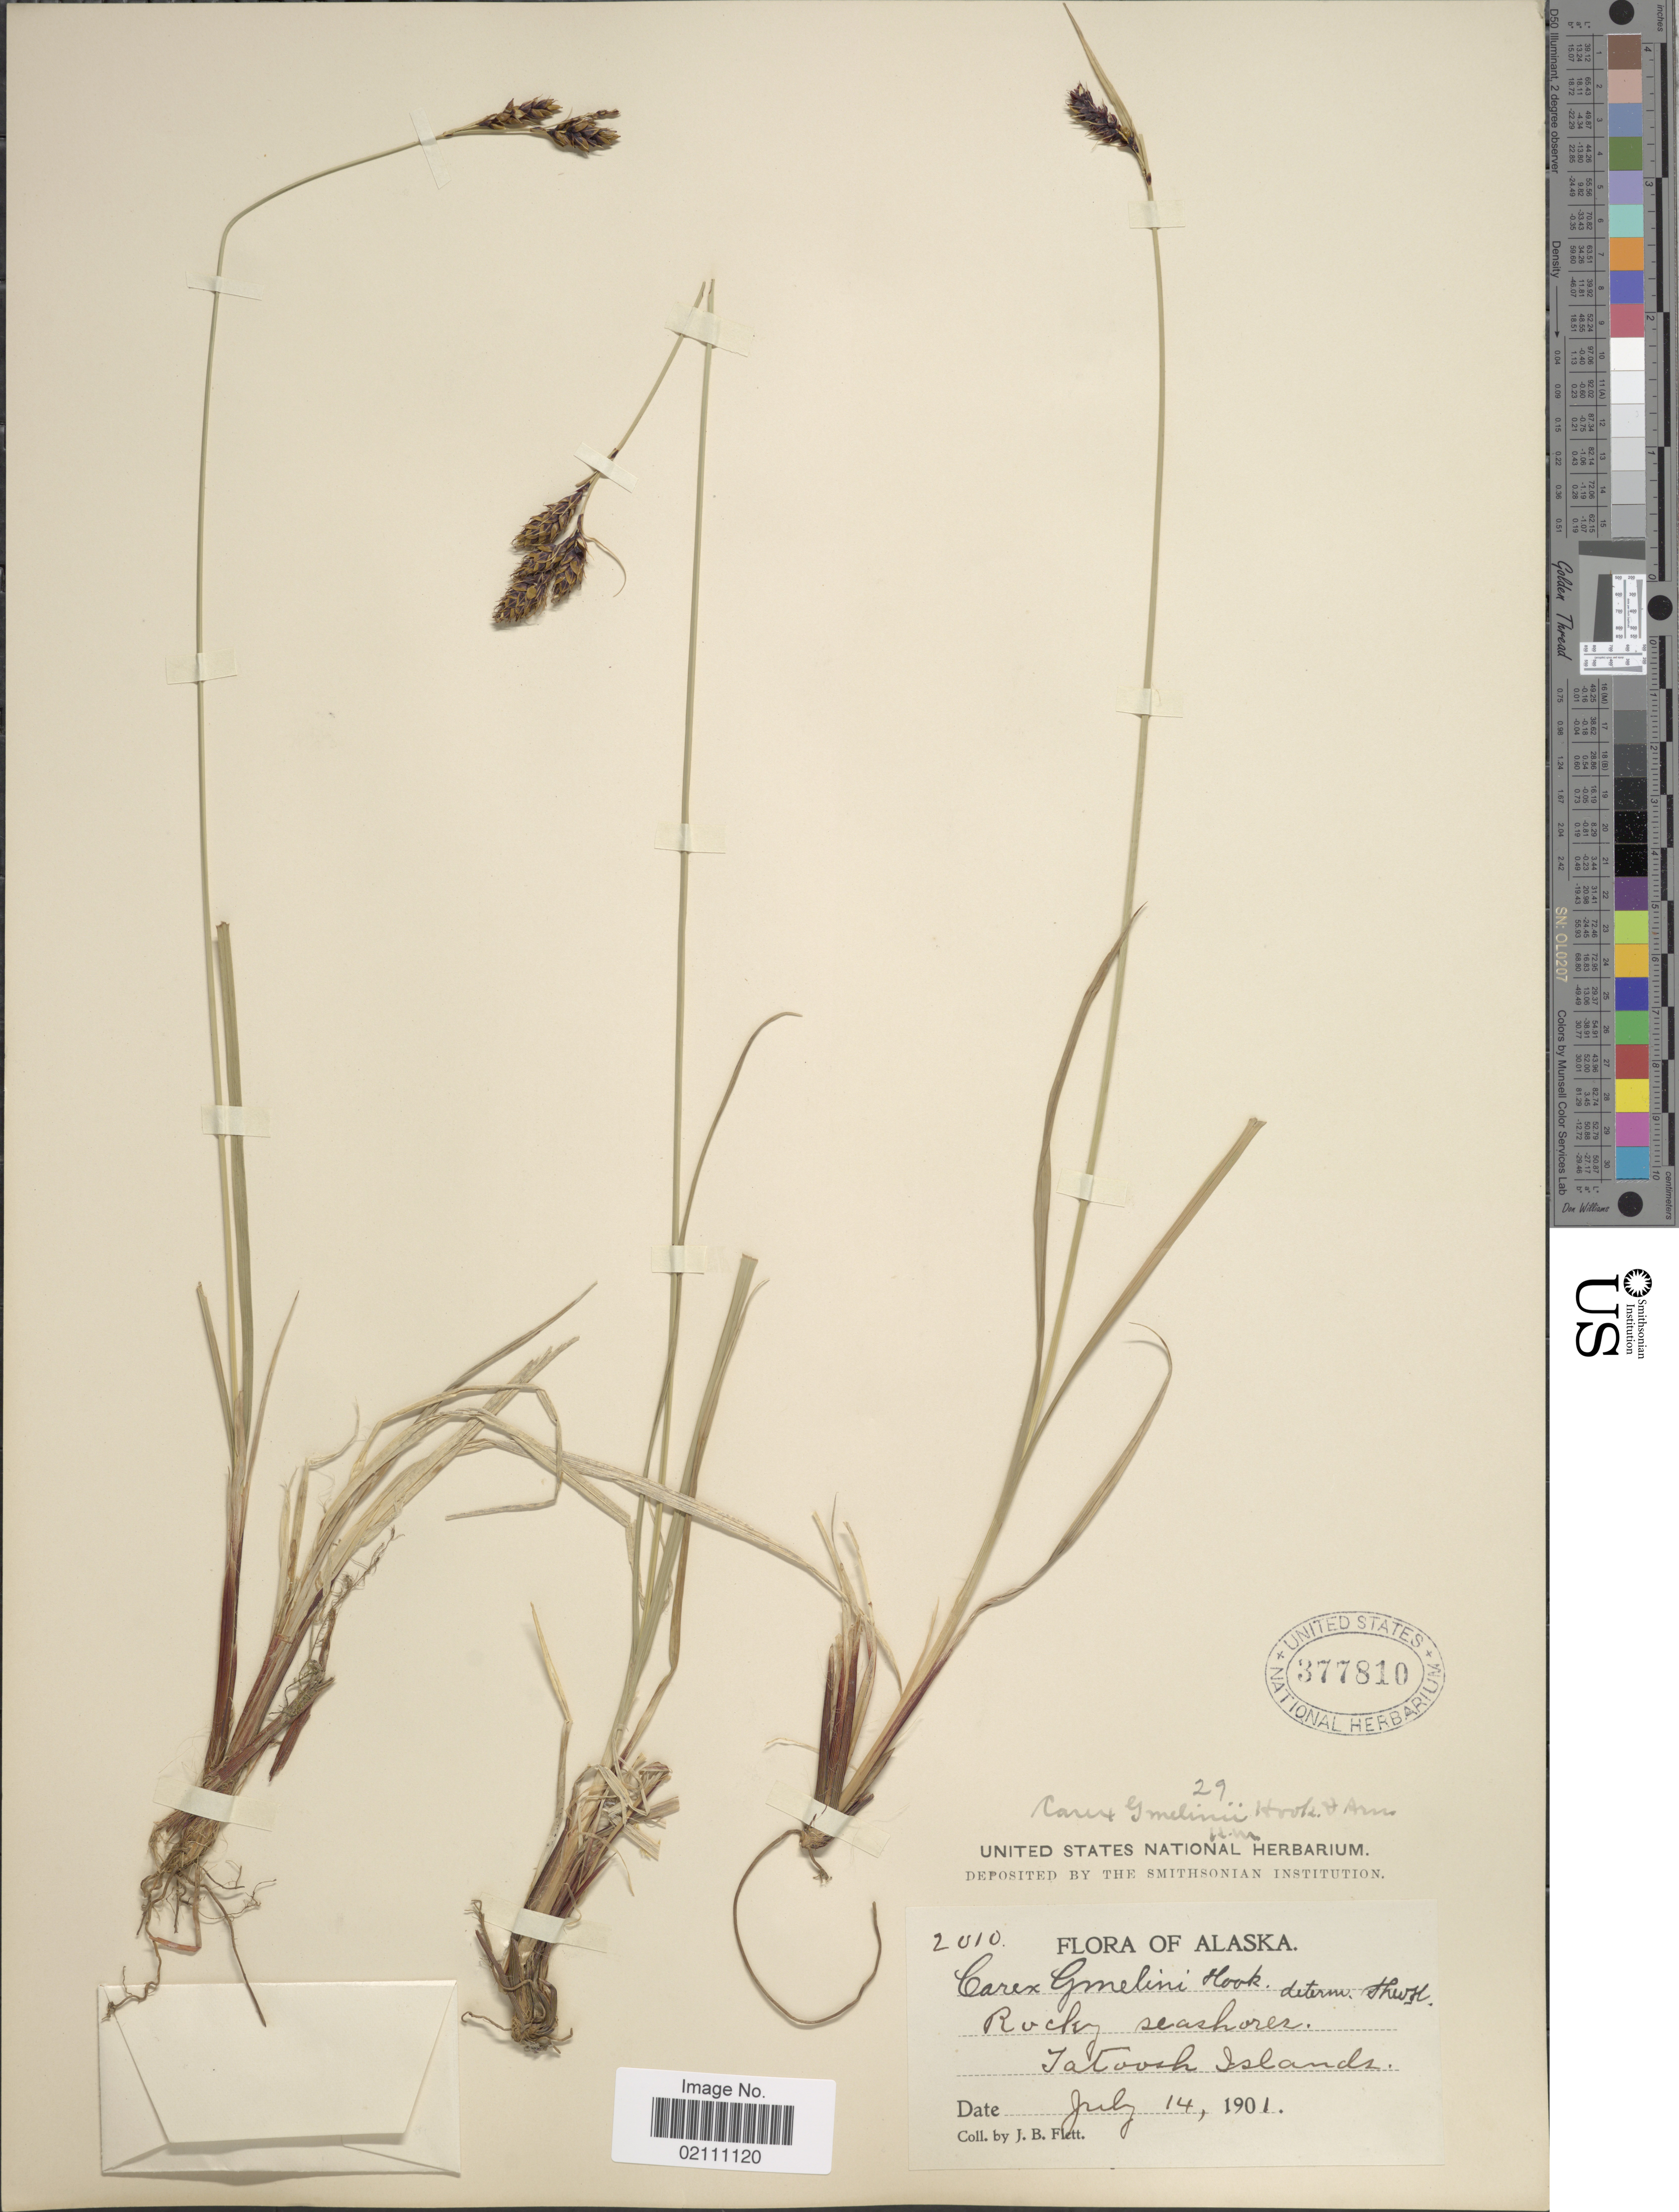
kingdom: Plantae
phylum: Tracheophyta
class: Liliopsida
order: Poales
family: Cyperaceae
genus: Carex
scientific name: Carex gmelinii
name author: Hook. & Arn.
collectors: J. Flett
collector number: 2010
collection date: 1901-07-14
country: United States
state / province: Alaska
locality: Tatoosh Islands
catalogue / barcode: US 377810